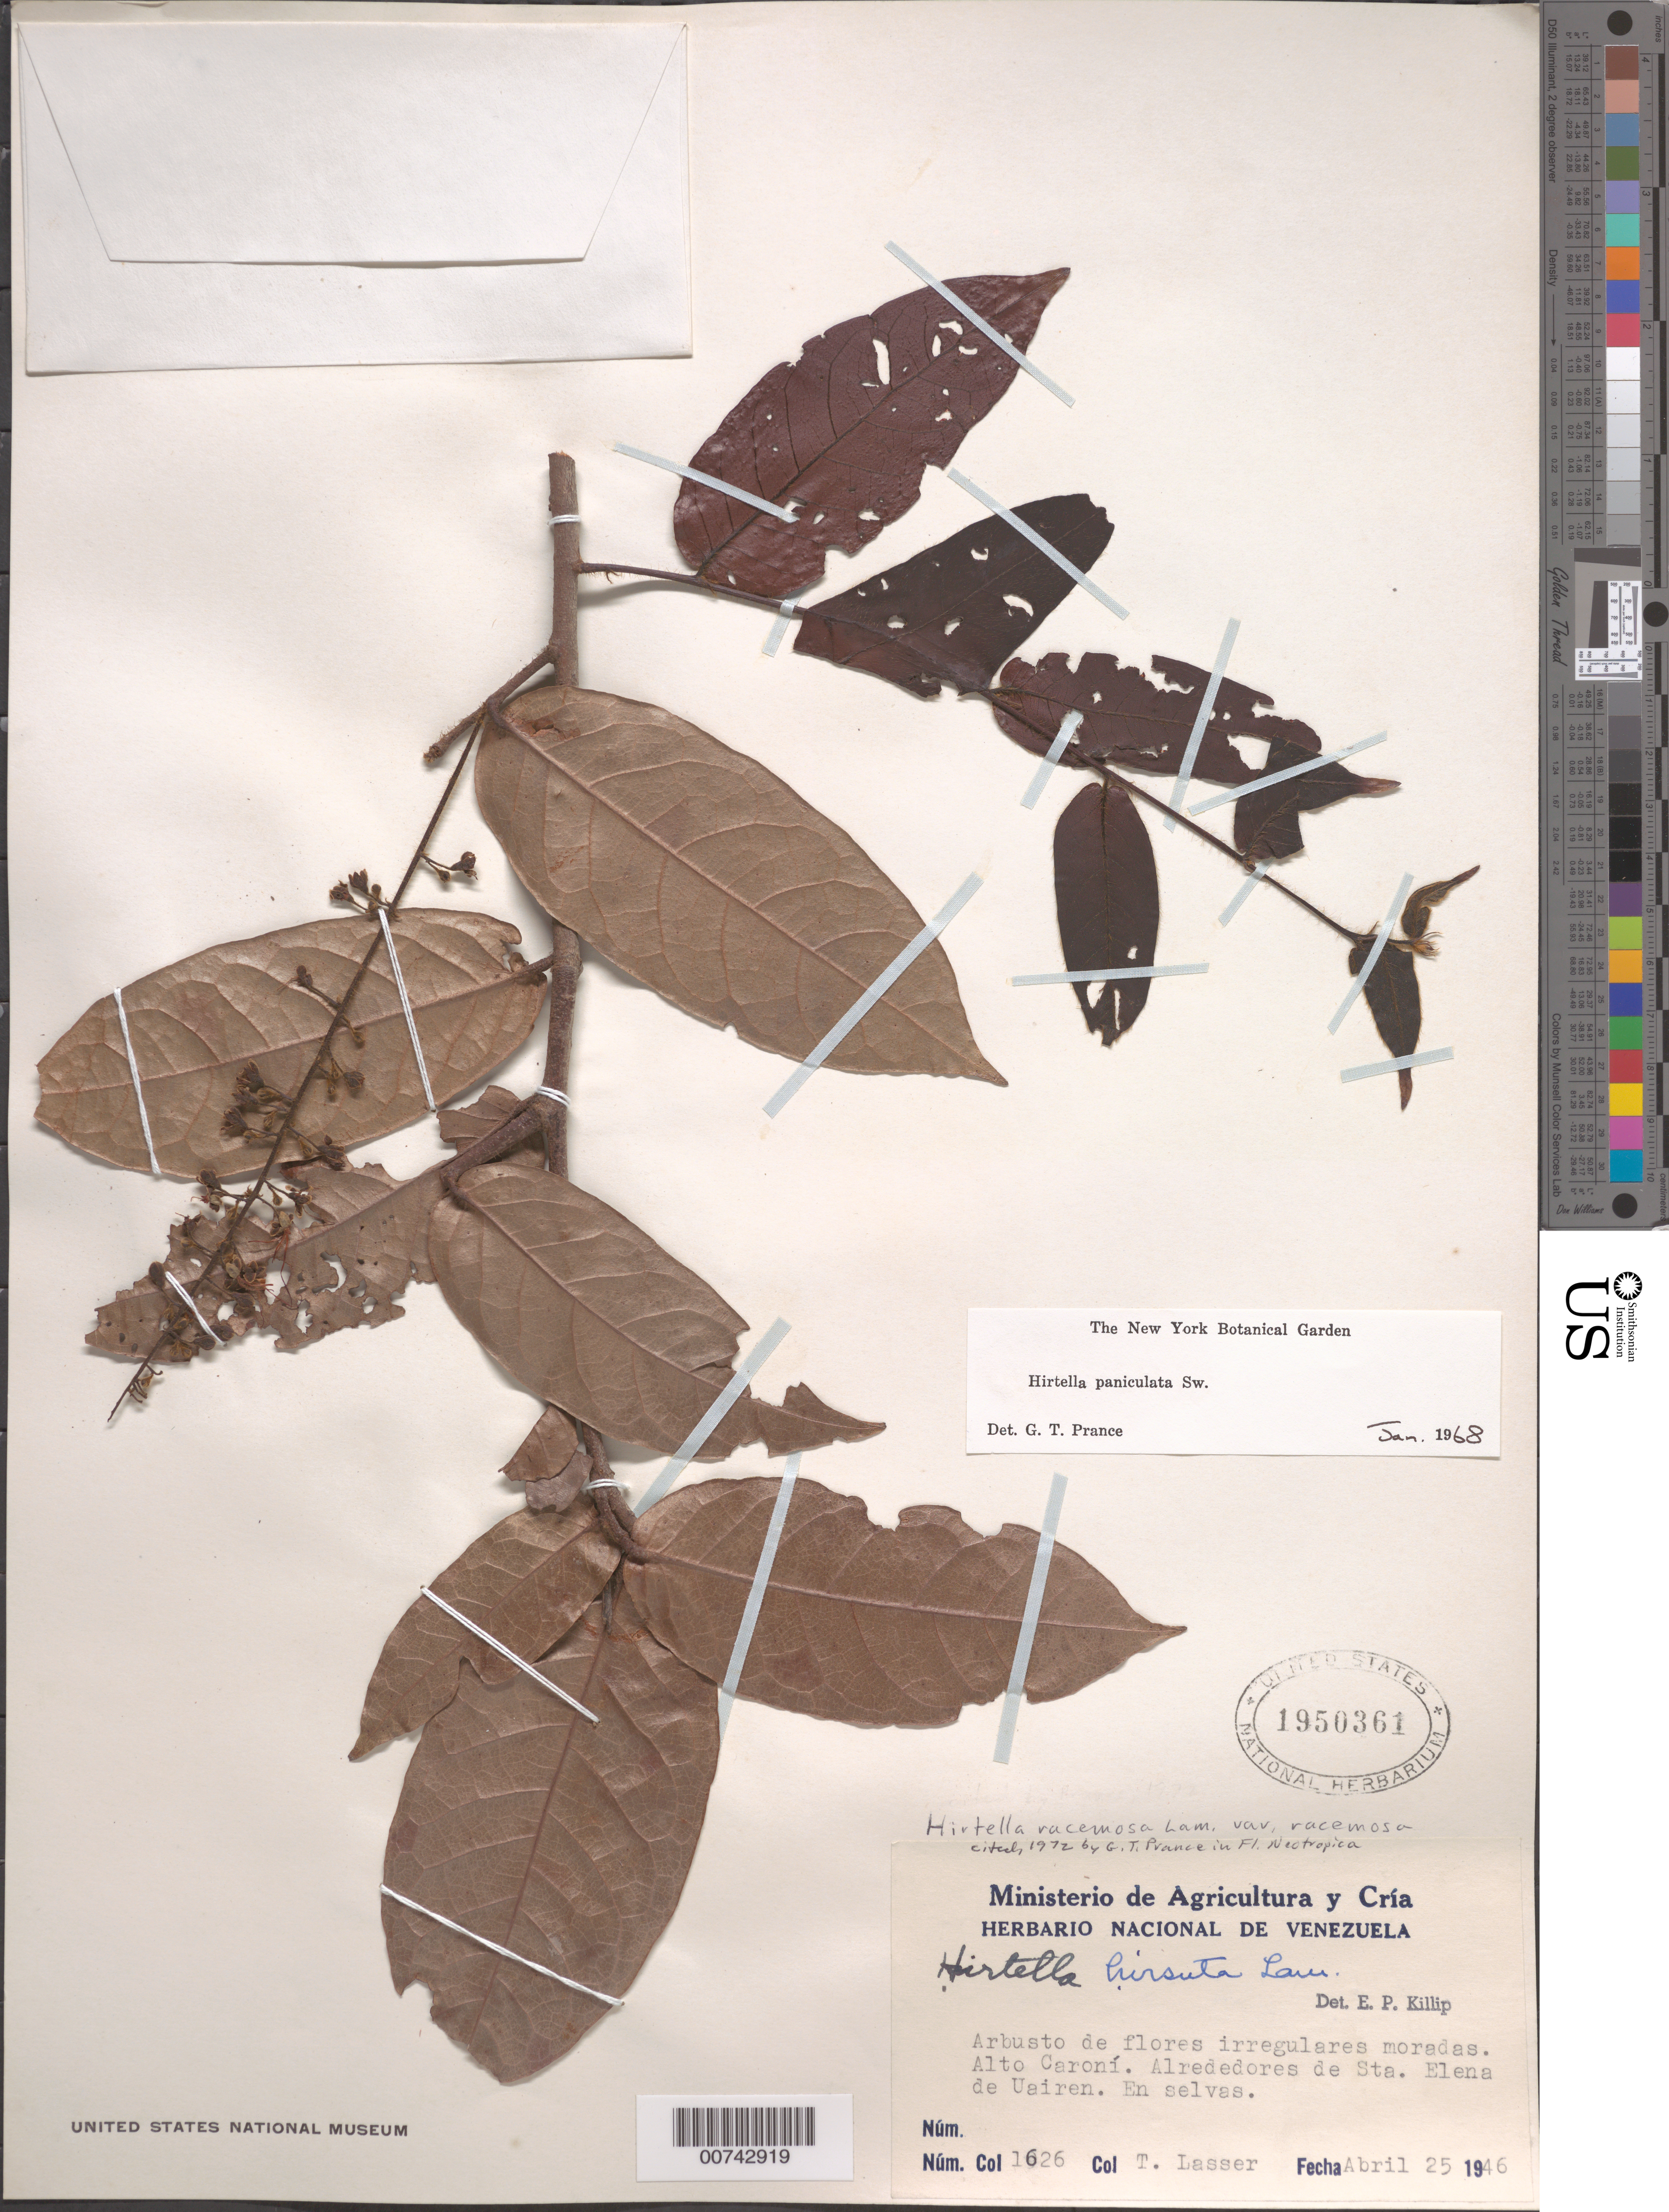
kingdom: Plantae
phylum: Tracheophyta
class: Magnoliopsida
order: Malpighiales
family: Chrysobalanaceae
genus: Hirtella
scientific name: Hirtella racemosa var. racemosa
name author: Lam.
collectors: T. Lasser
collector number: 1626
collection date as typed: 25-Apr-46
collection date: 1946-04-25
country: Venezuela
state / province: Bolívar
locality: Sta. Elena de Uairén, Alto Caroní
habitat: Selvas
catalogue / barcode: US 1950361